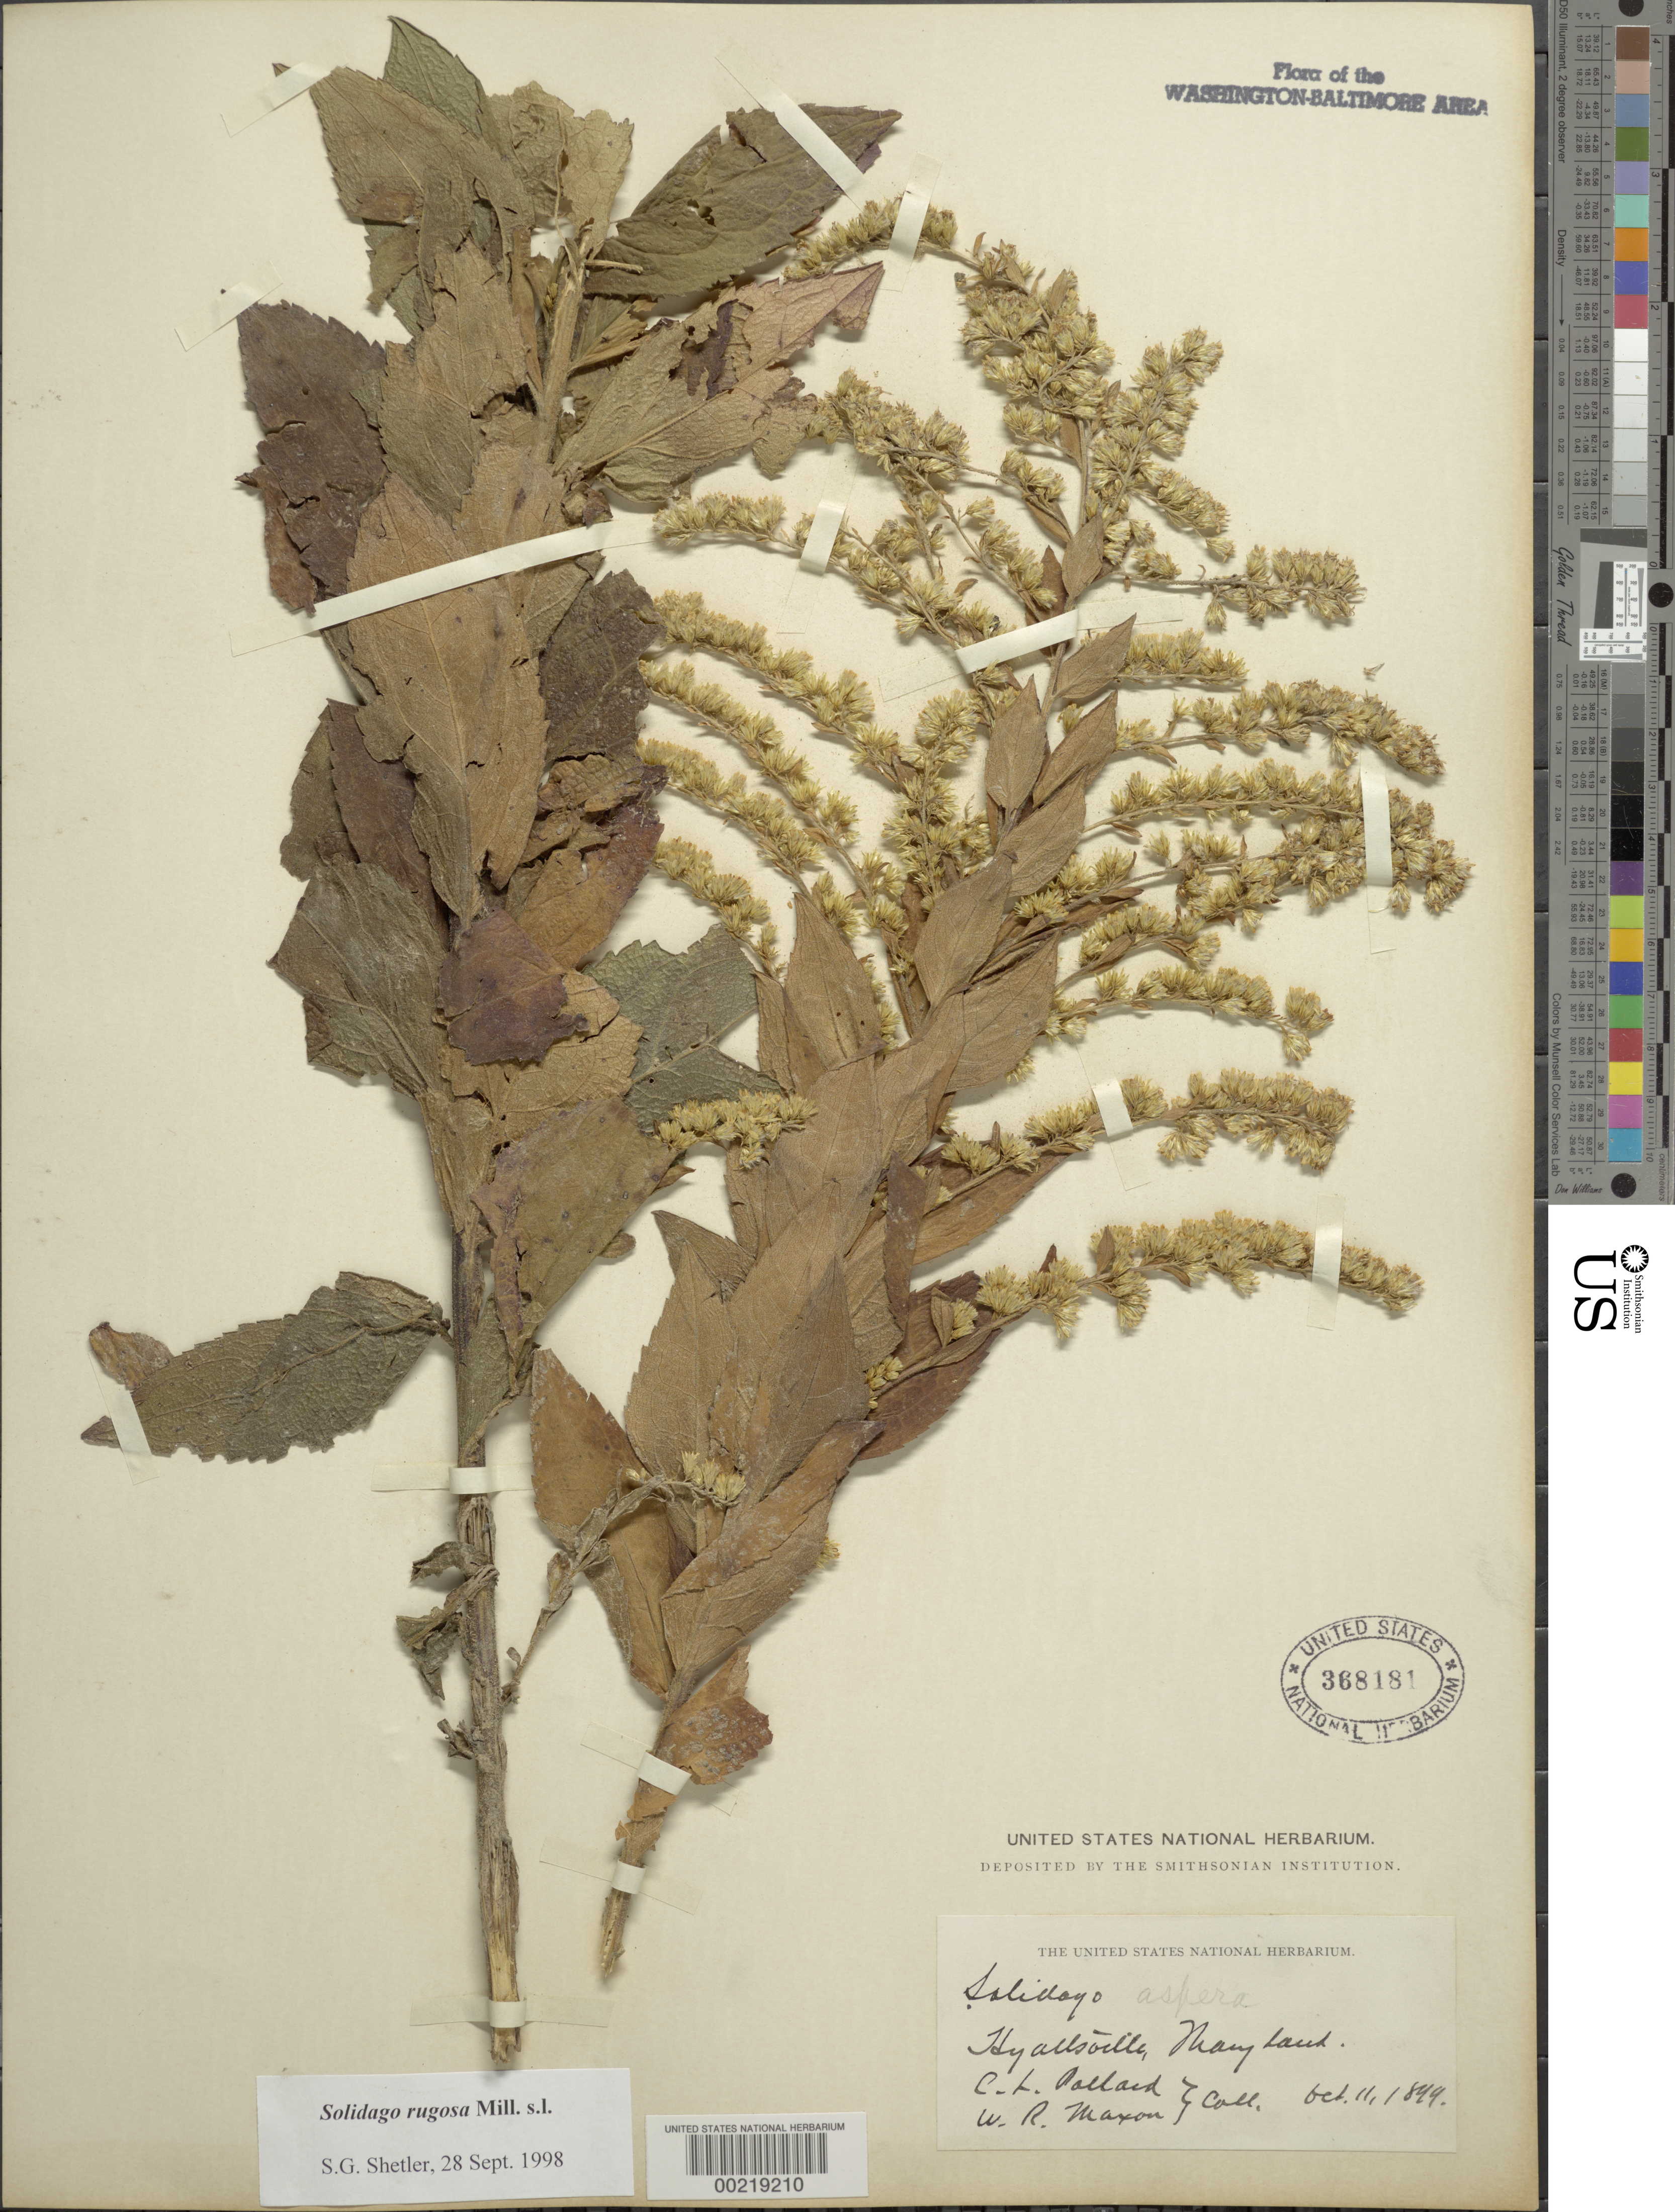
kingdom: Plantae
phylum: Tracheophyta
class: Magnoliopsida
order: Asterales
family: Asteraceae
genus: Solidago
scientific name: Solidago rugosa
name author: Mill.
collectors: C. L. Pollard & W. R. Maxon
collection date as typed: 11 Oct 1899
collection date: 1899-10-11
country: United States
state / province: Maryland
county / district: Prince George's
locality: Hyattsville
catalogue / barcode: US 368181